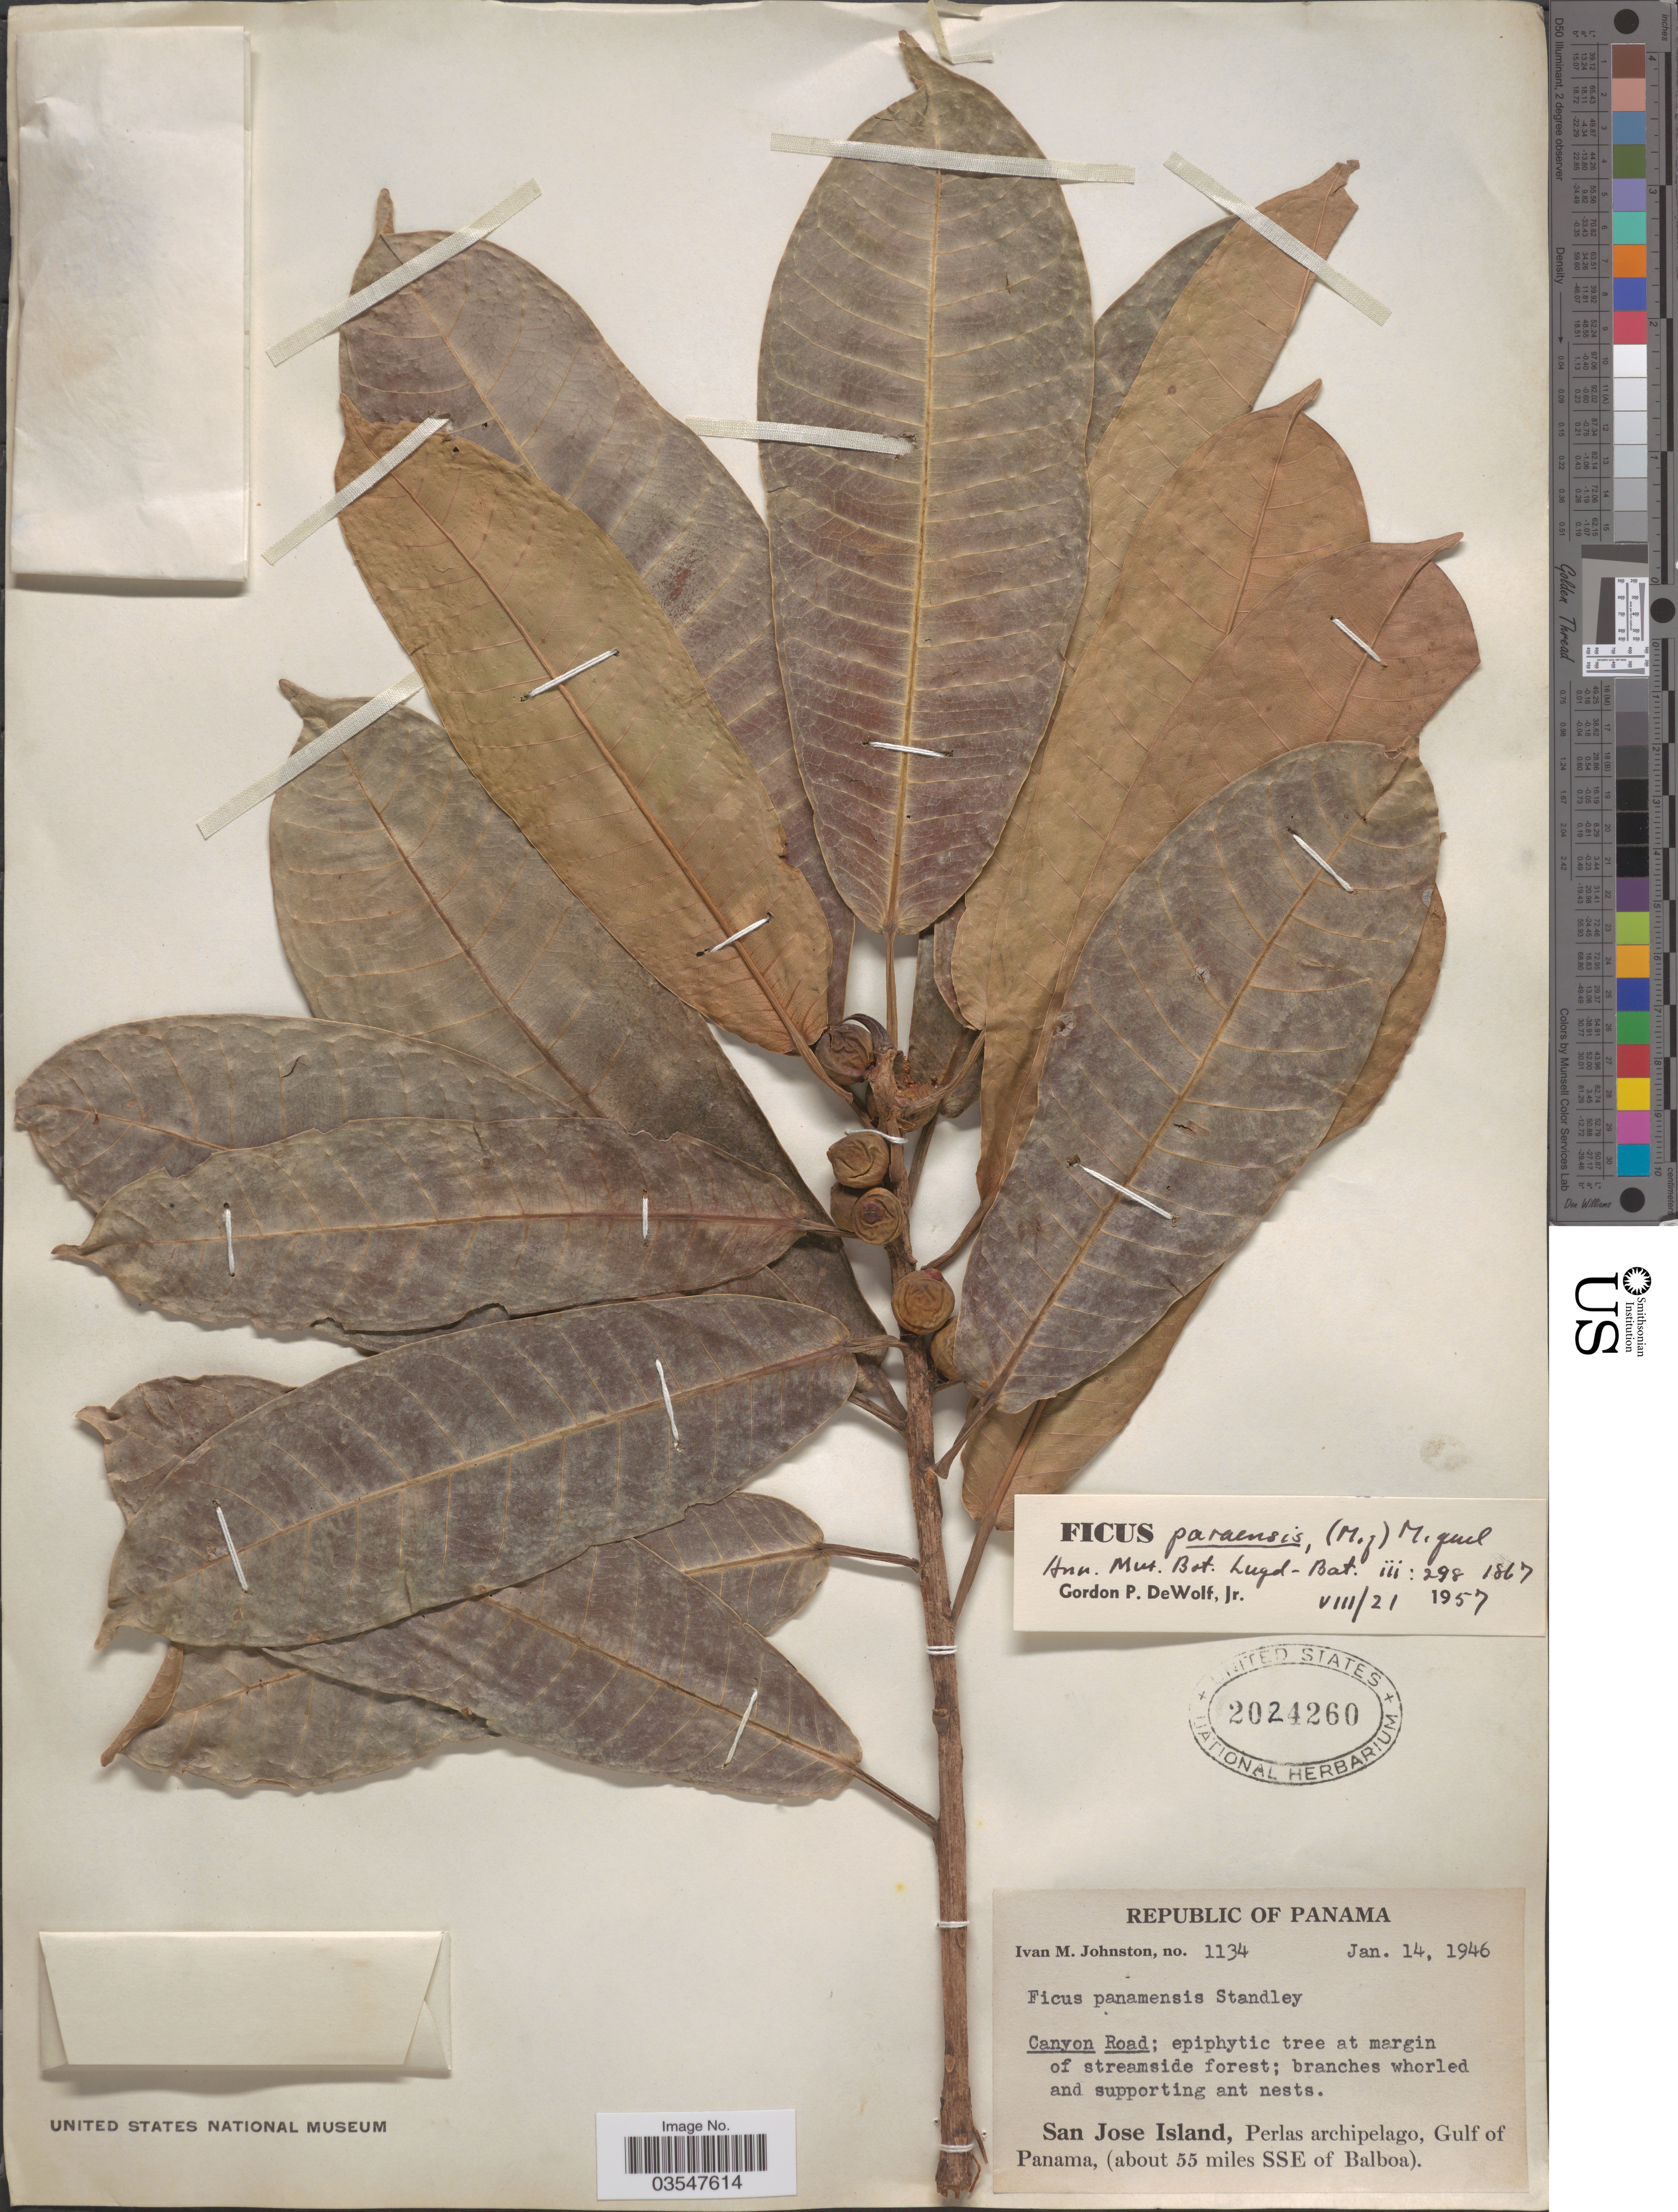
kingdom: Plantae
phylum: Tracheophyta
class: Magnoliopsida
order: Rosales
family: Moraceae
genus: Ficus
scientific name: Ficus paraensis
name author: (Miq.) Miq.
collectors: I.M. Johnston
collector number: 1134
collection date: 1946-01-14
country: Panama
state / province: Panamá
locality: Canyon Road. San Jose Island, Perlas archipelago, Gulf of Panama, (about 55 miles SSE of Balboa).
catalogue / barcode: US 2024260